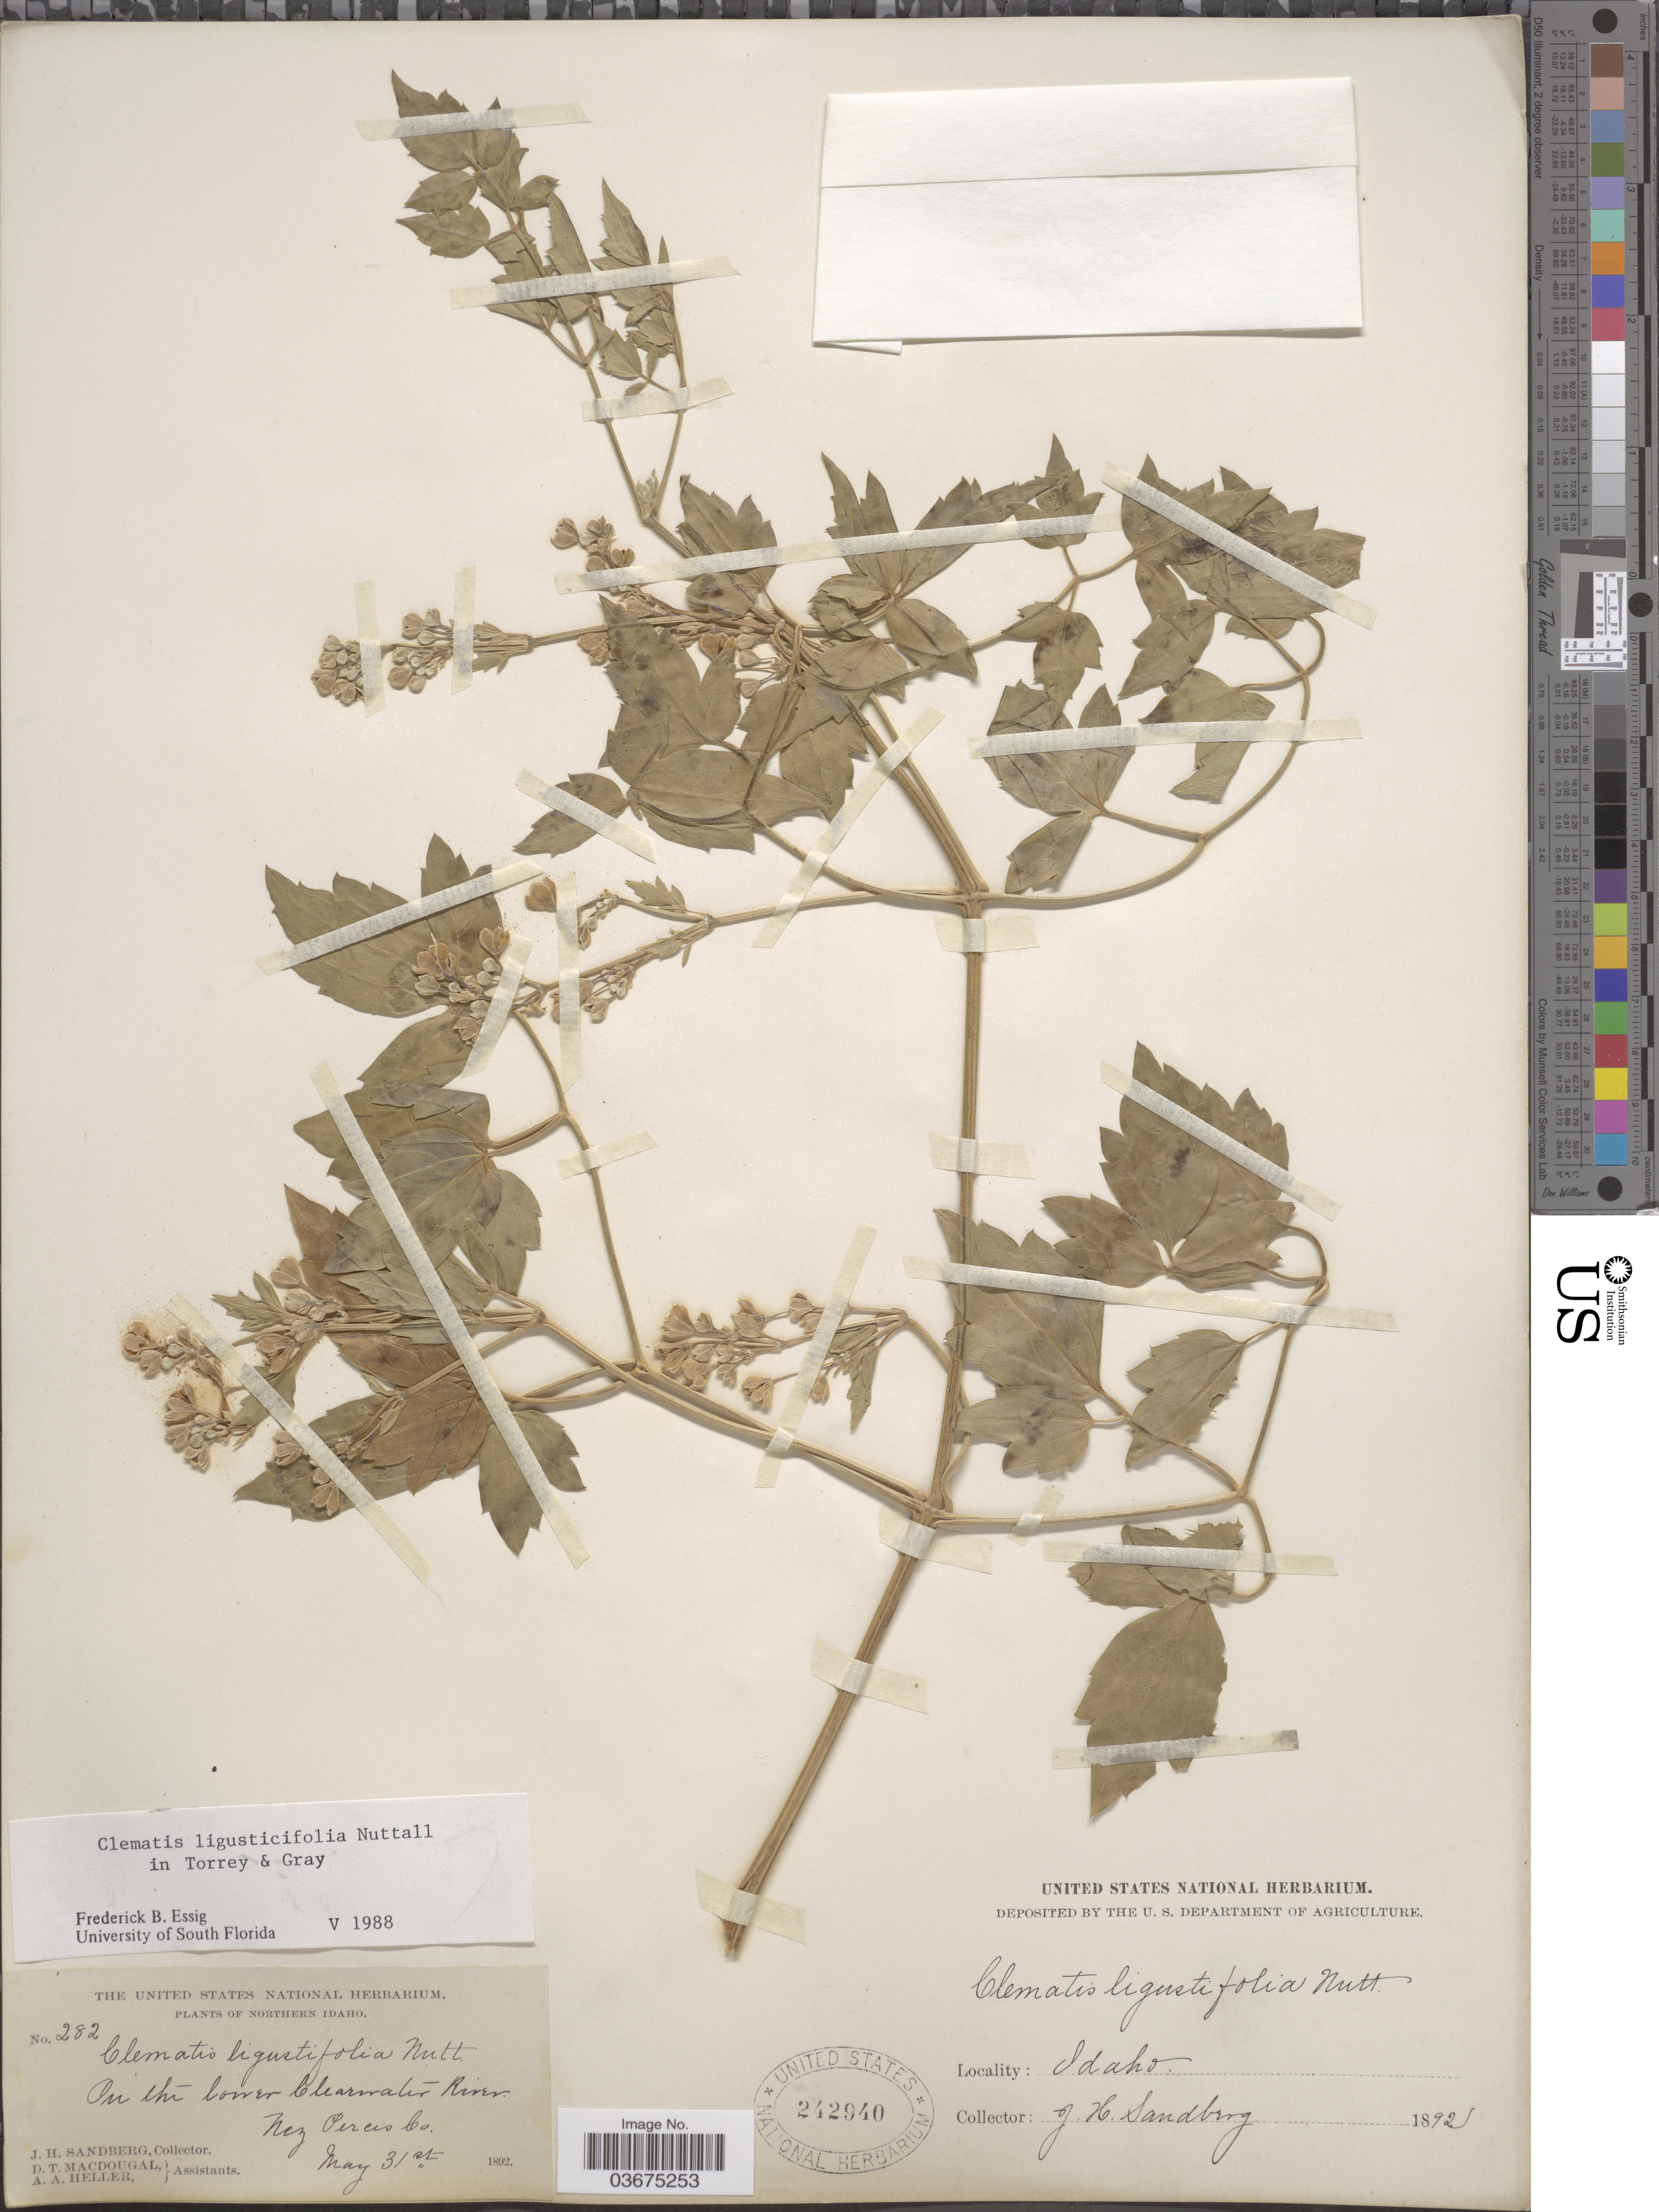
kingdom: Plantae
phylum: Tracheophyta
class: Magnoliopsida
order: Ranunculales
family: Ranunculaceae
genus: Clematis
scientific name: Clematis ligusticifolia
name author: Nutt.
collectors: J. H. Sandberg, D. T. MacDougal & A. A. Heller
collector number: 282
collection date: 1892-05-31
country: United States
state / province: Idaho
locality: Northern Idaho. On the lower Clearwater River. Nez Perces Co.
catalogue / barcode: US 242940